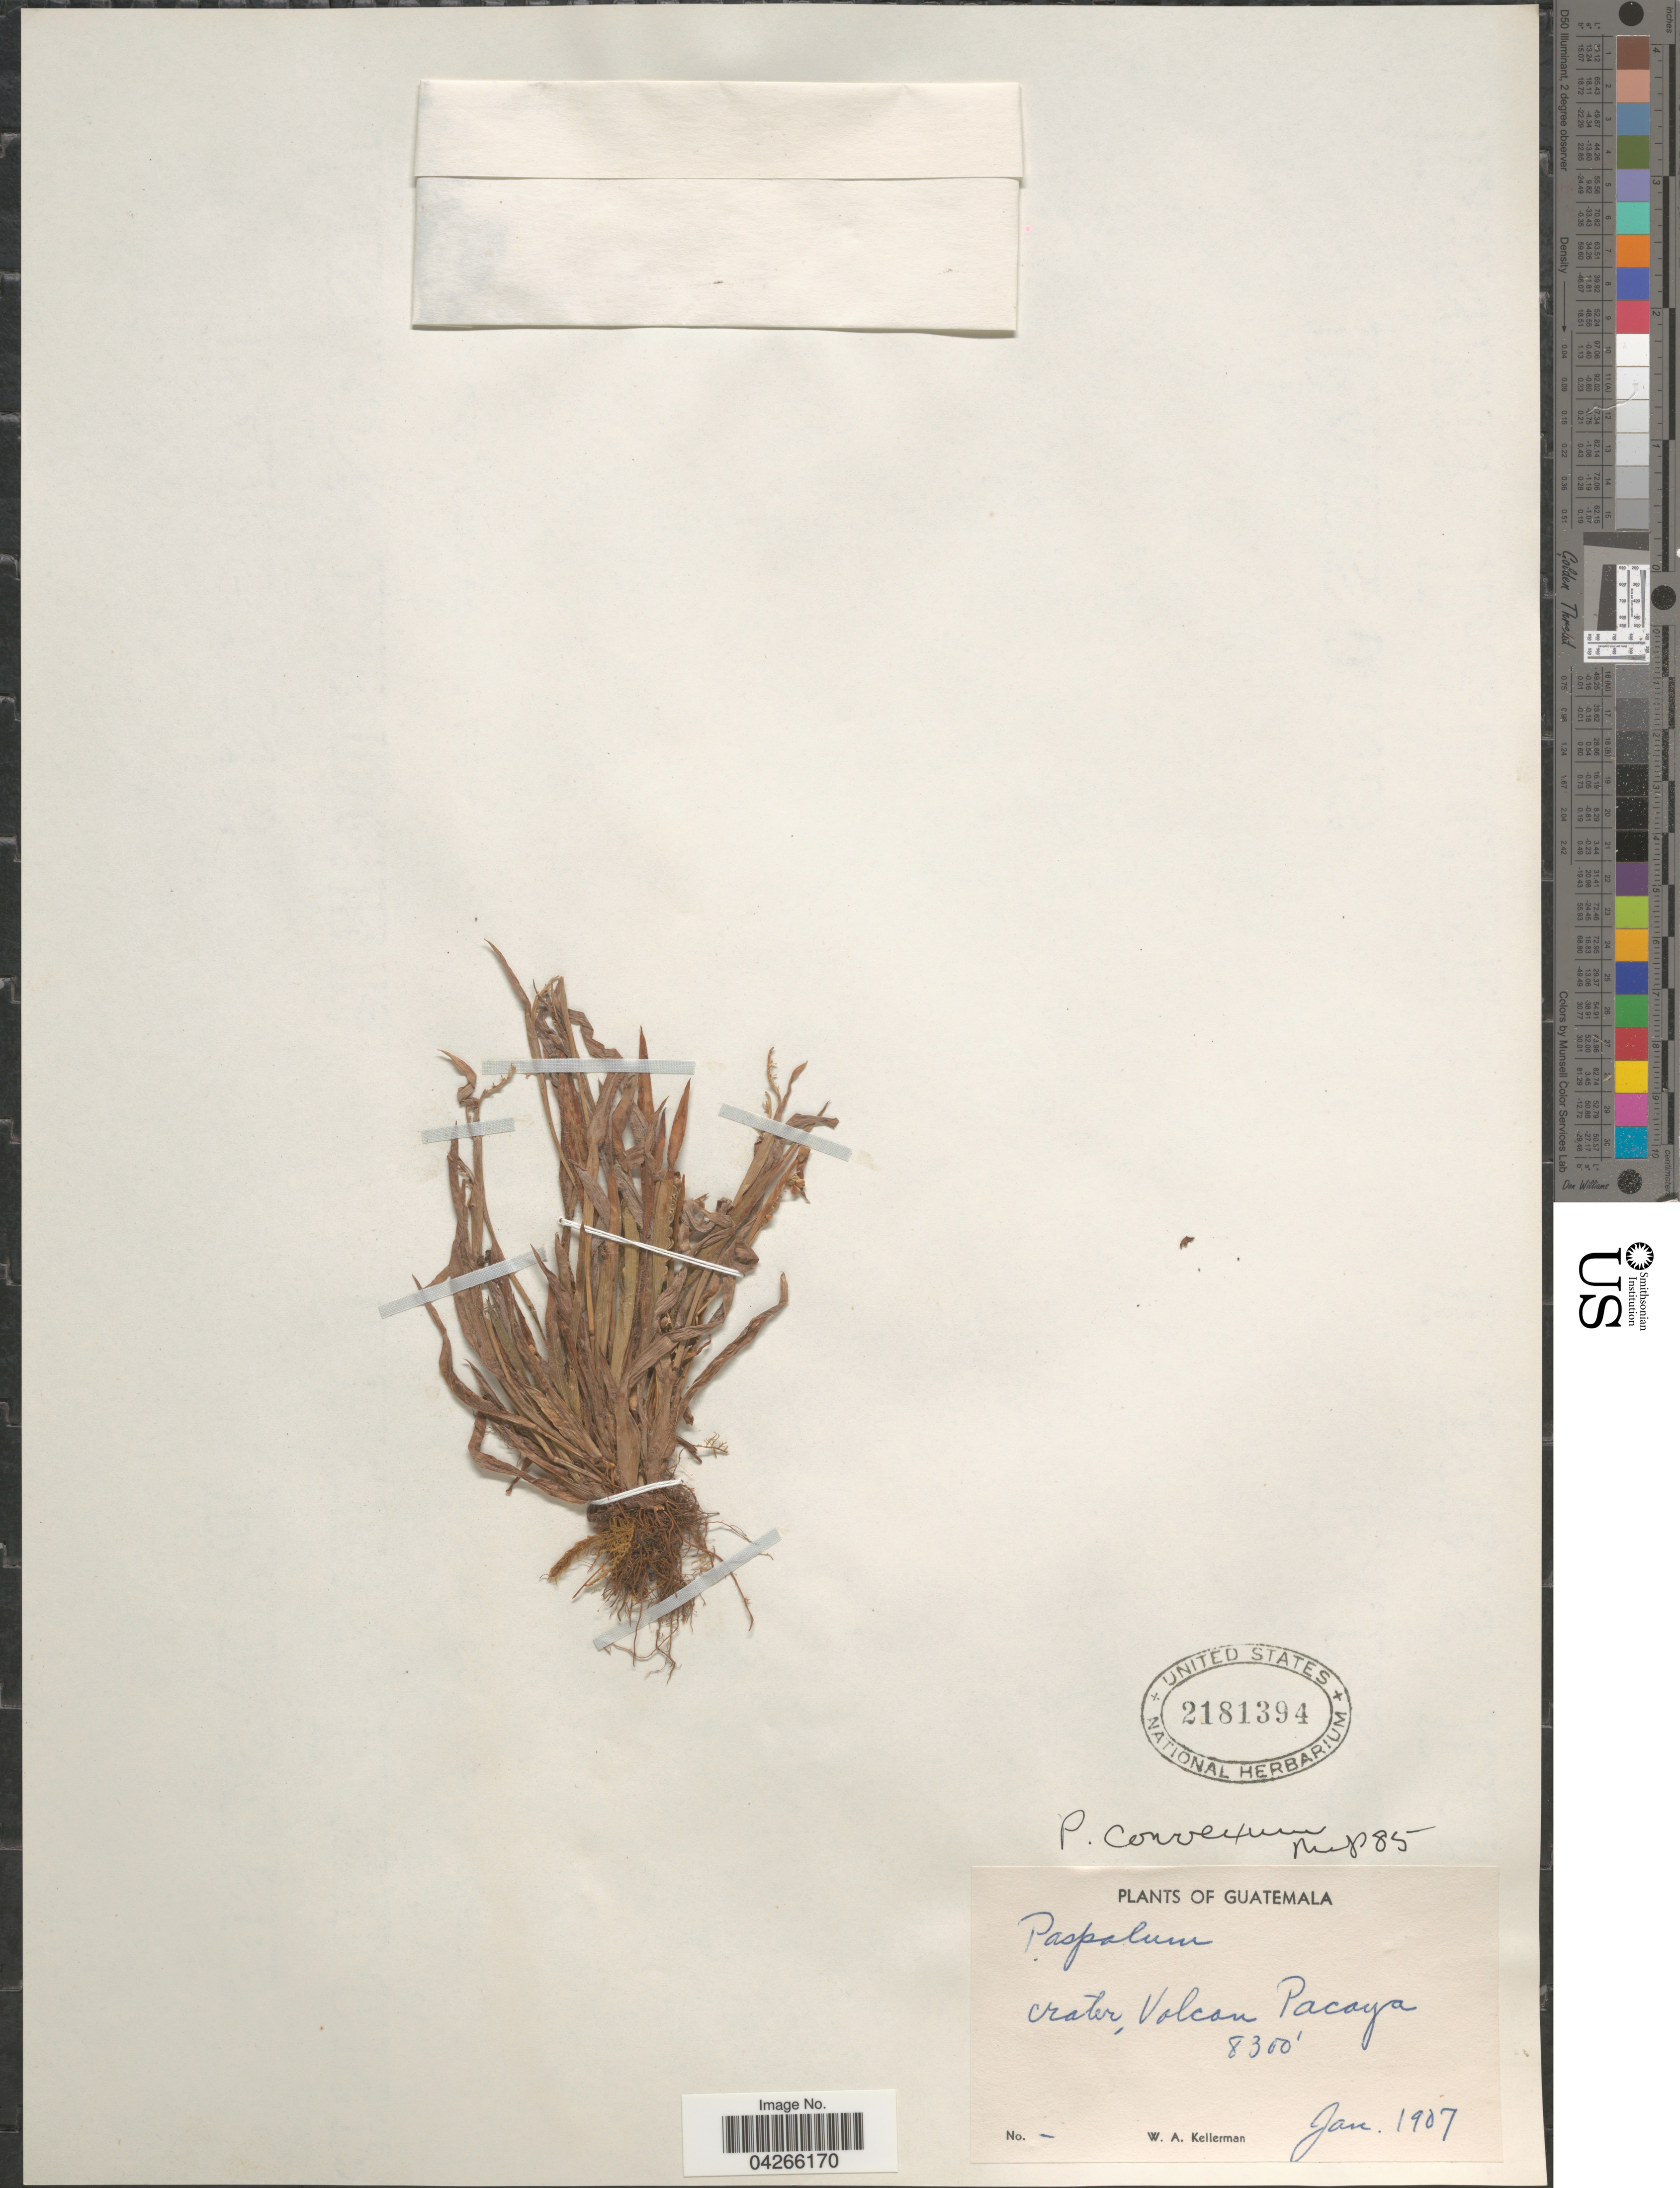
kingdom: Plantae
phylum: Tracheophyta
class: Liliopsida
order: Poales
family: Poaceae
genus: Paspalum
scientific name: Paspalum convexum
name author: Humb. & Bonpl. ex Flüggé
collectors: W. Kellerman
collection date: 1907-01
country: Guatemala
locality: Crater, Volcan Pacaya.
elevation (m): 2530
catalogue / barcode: US 2181394